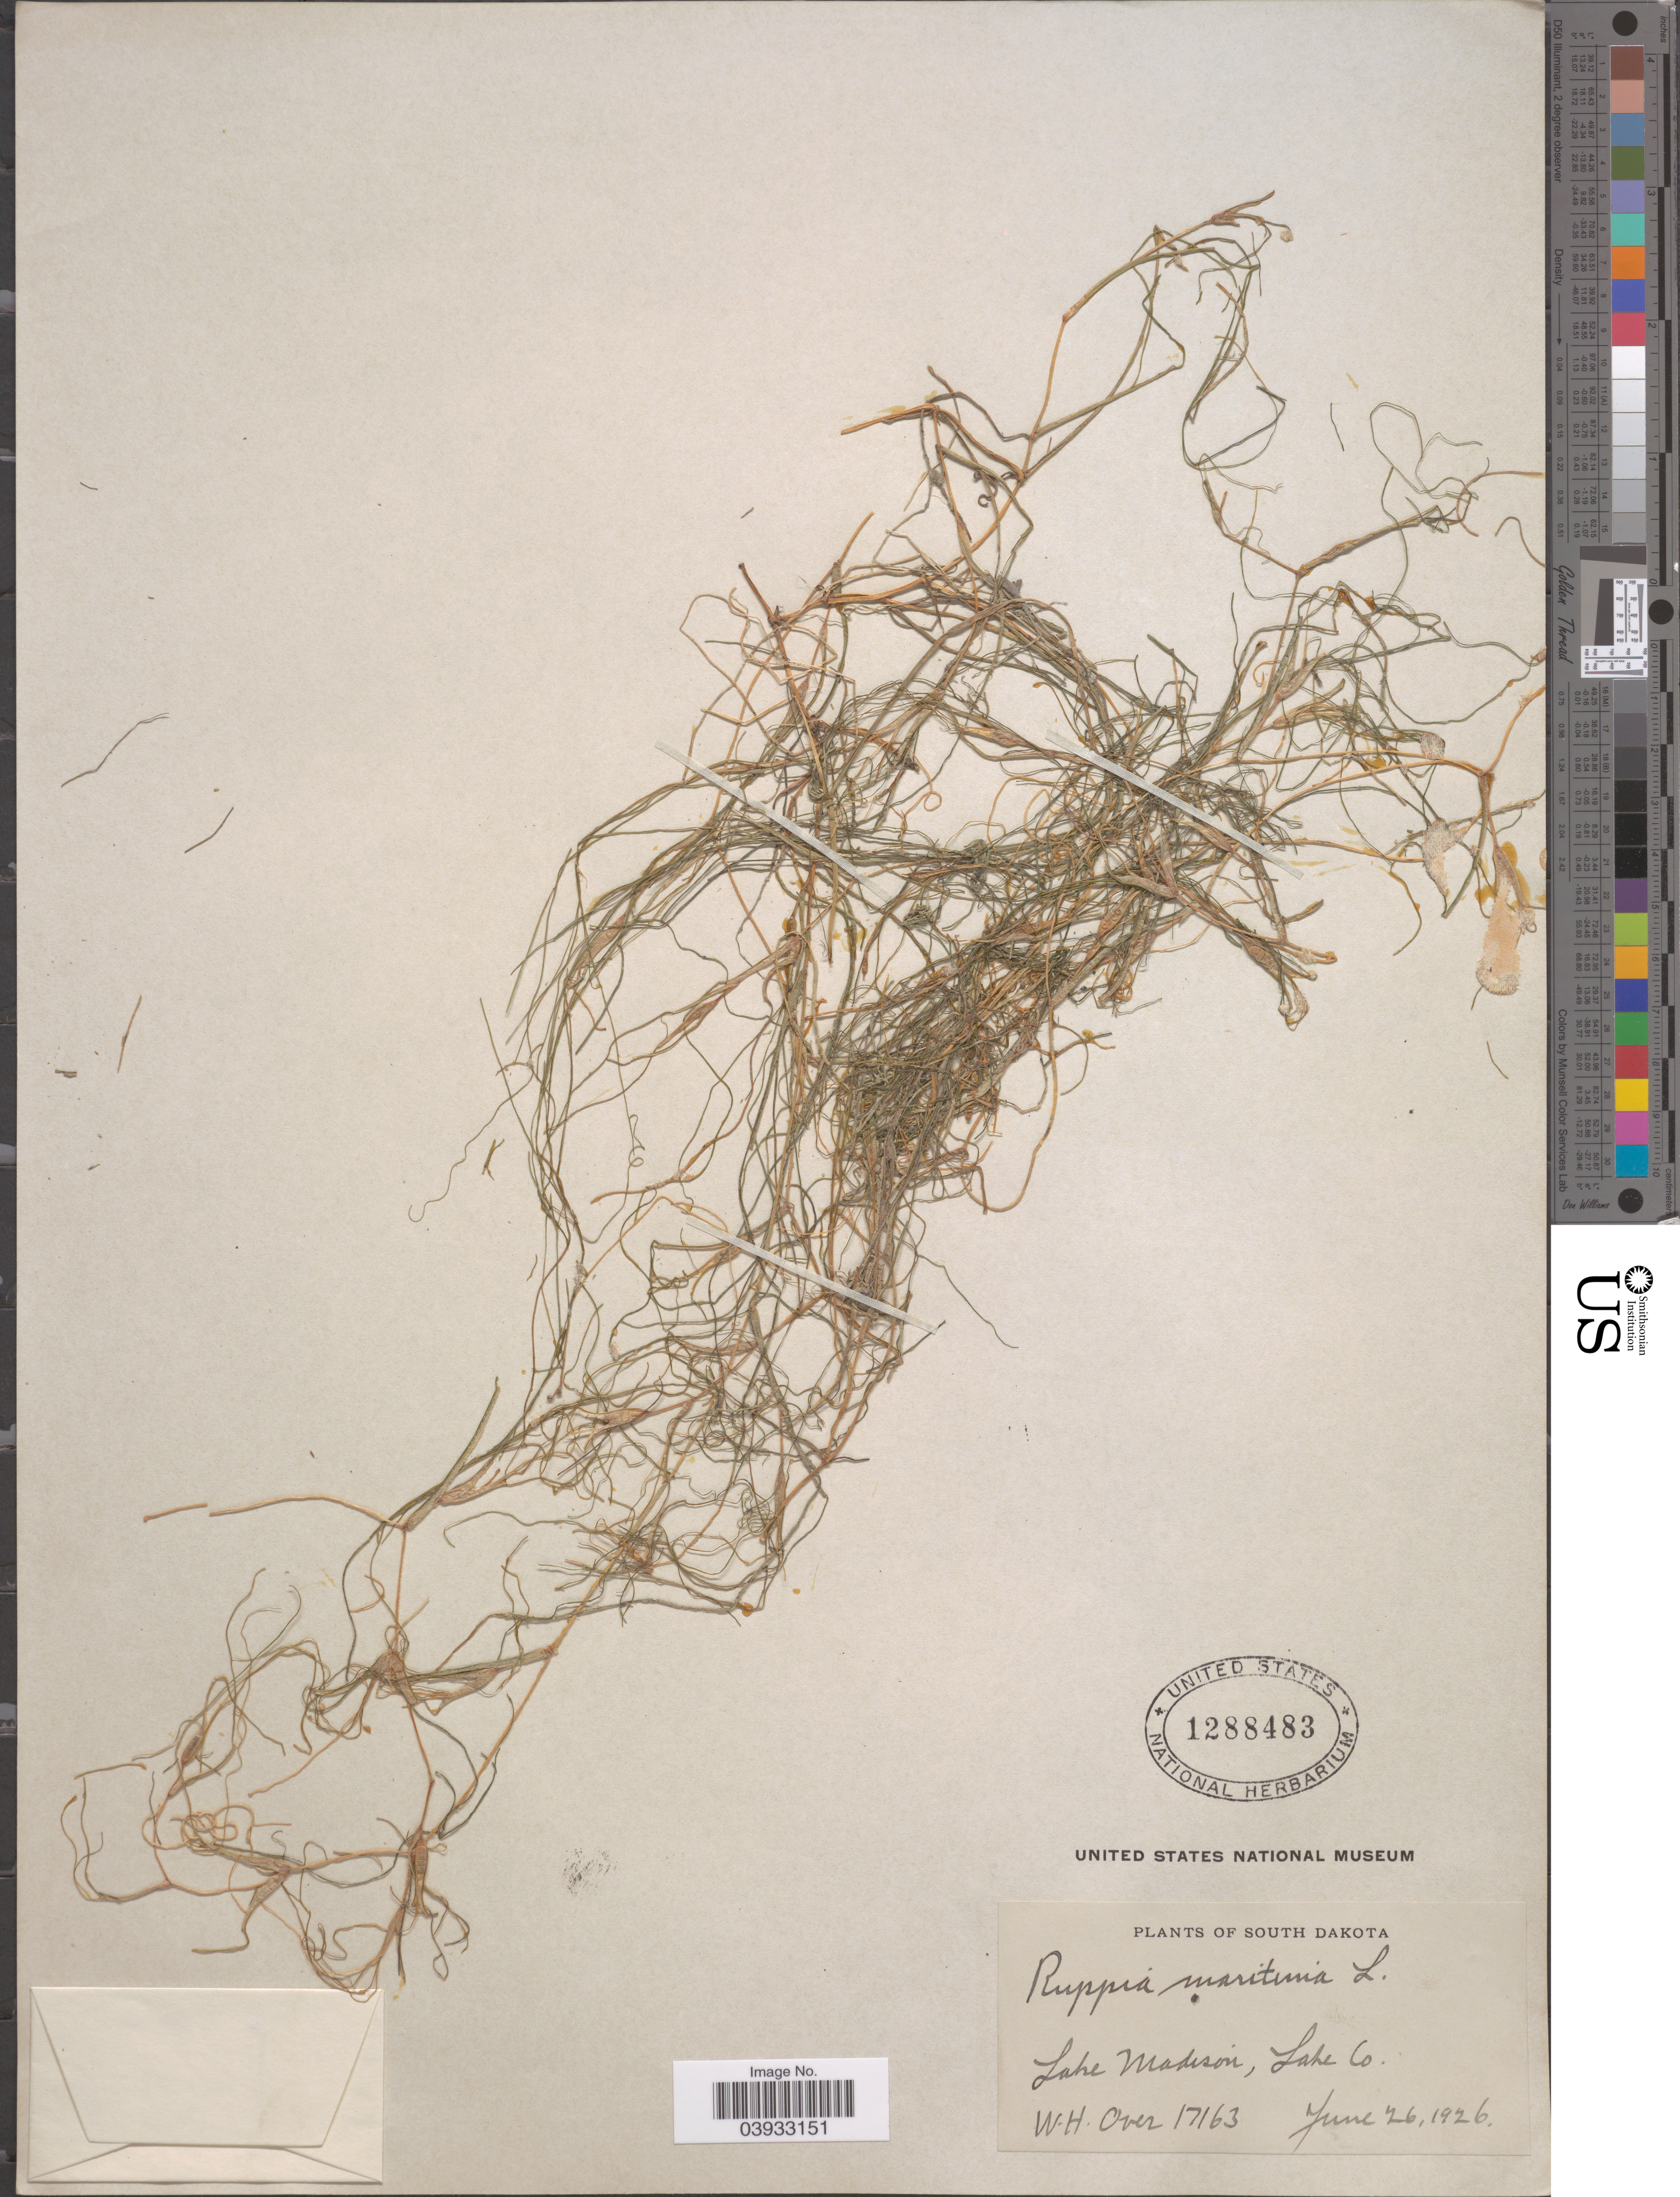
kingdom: Plantae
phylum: Tracheophyta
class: Liliopsida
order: Alismatales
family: Ruppiaceae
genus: Ruppia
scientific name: Ruppia maritima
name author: L.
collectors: W. Over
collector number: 17163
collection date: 1926-06-26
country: United States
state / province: South Dakota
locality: Lake Madison, Lake Co.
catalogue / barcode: US 1288483